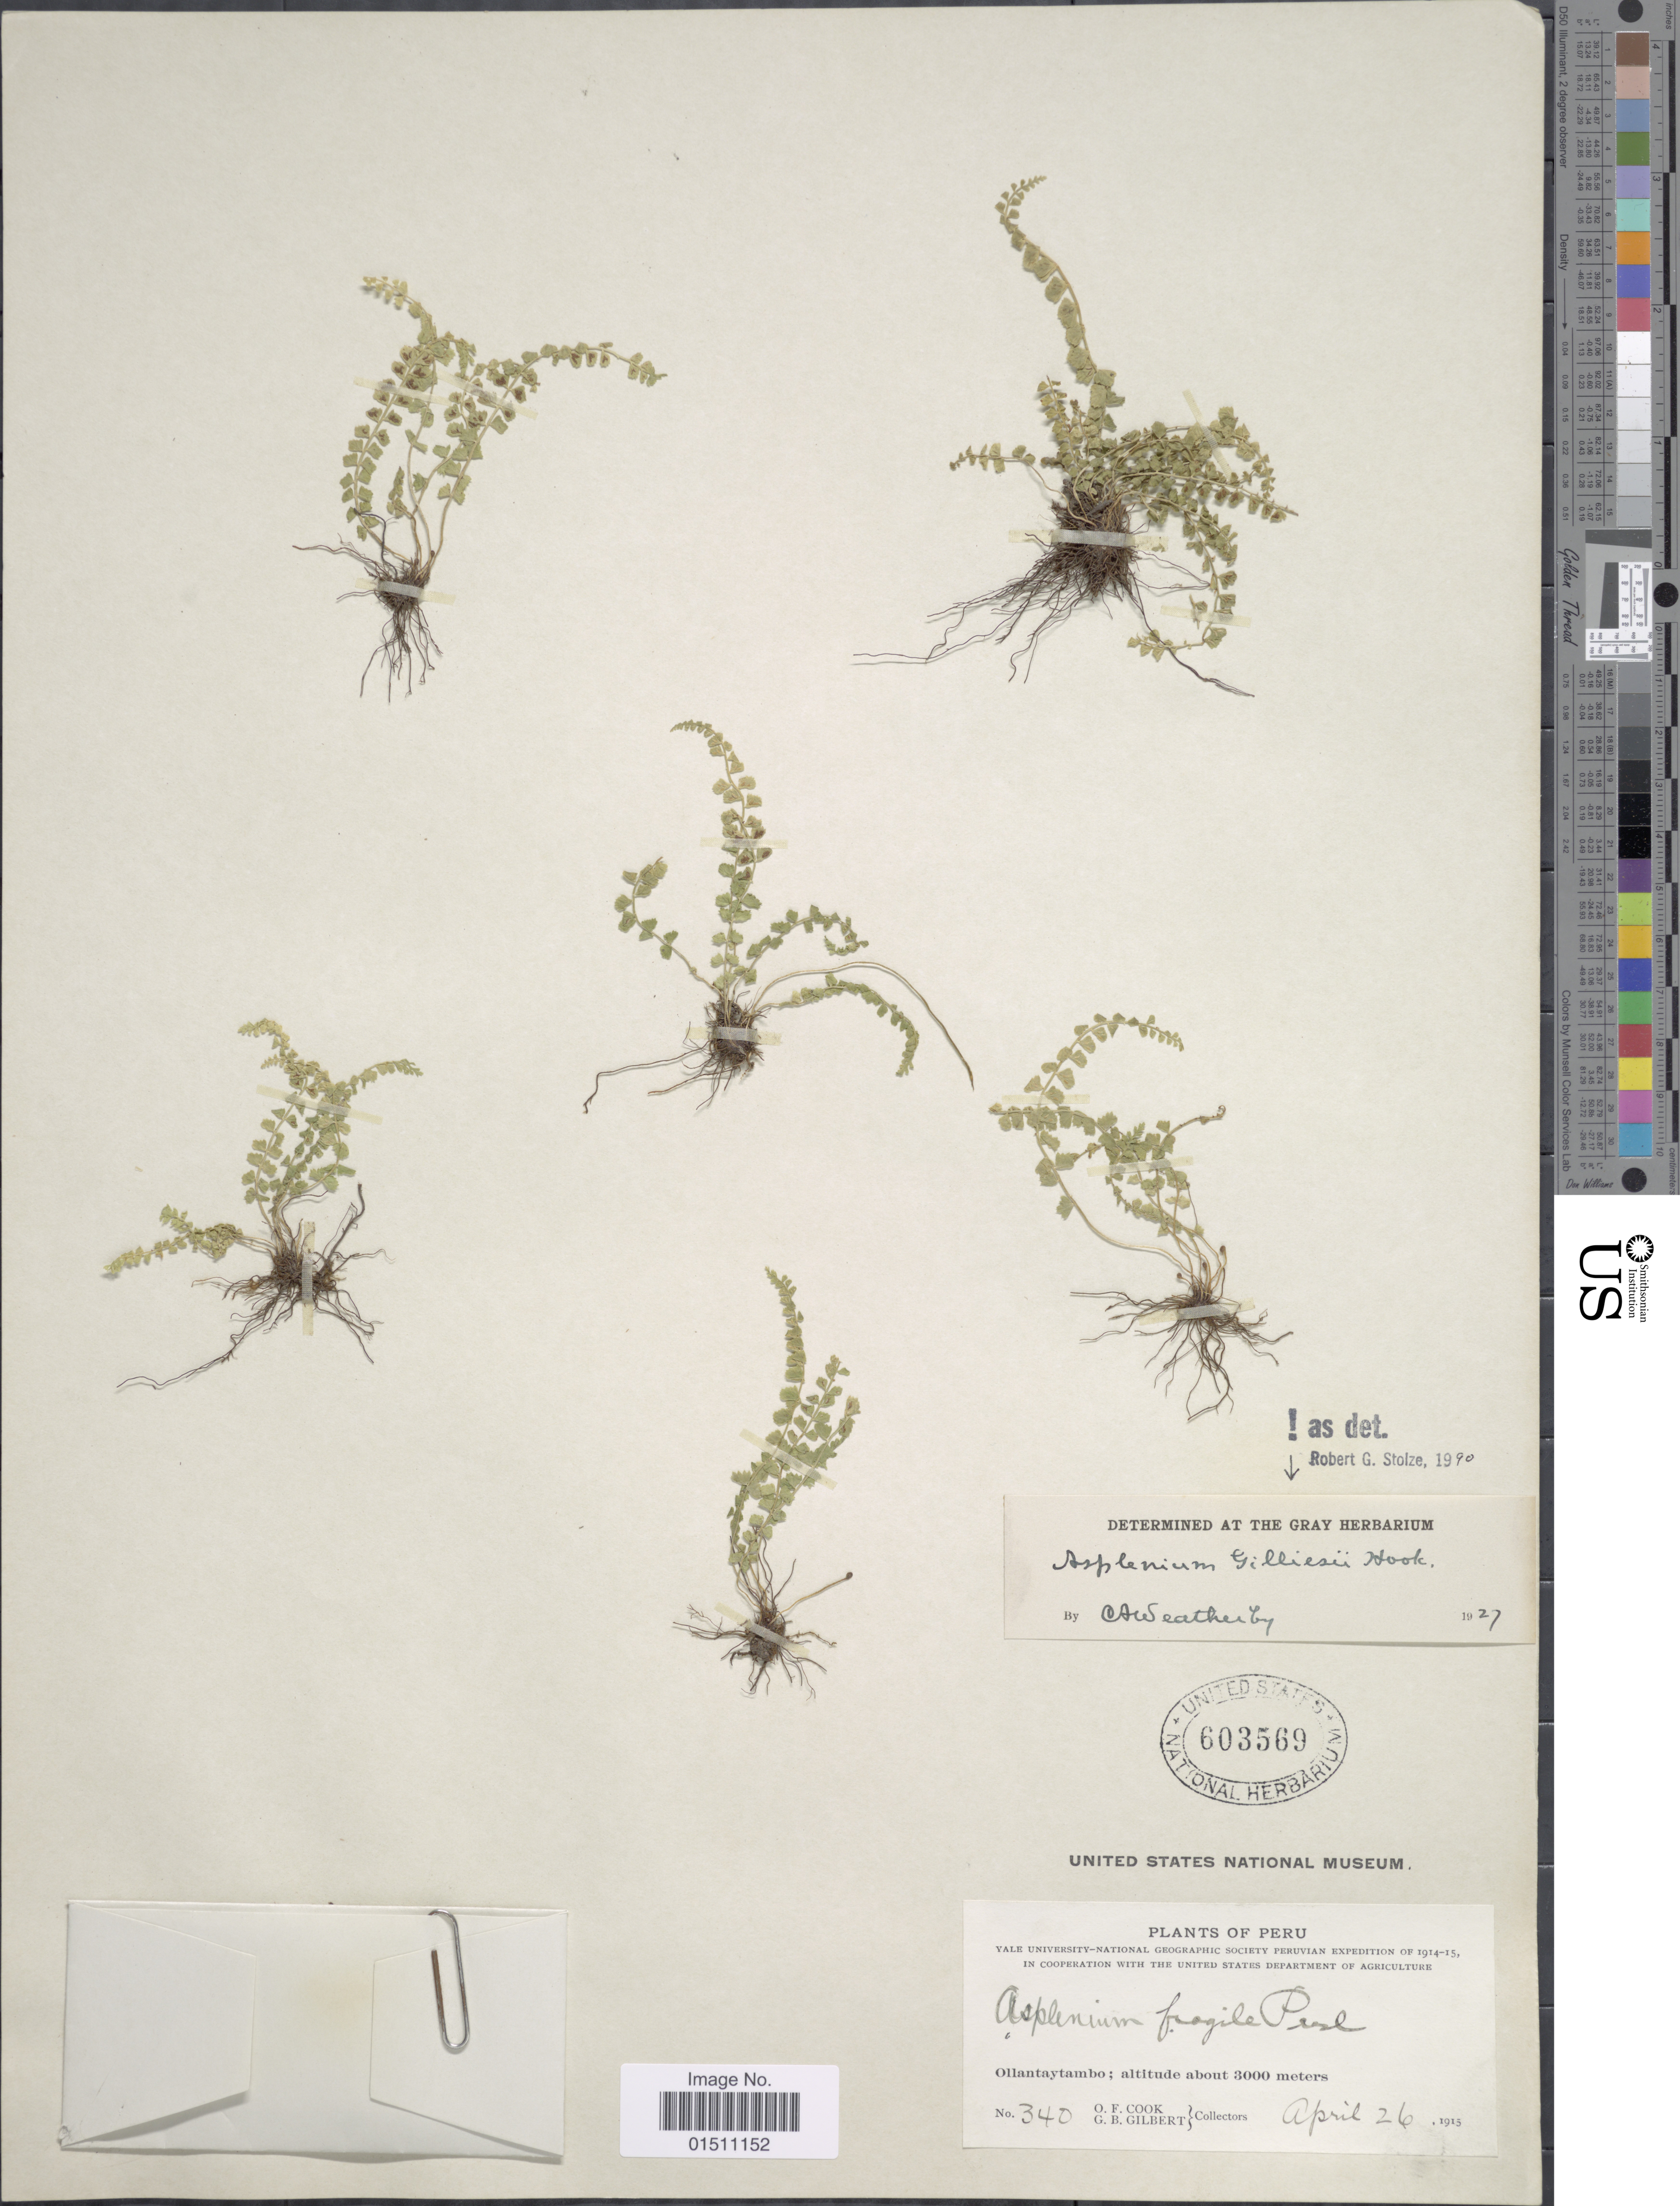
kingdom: Plantae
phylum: Tracheophyta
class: Polypodiopsida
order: Polypodiales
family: Aspleniaceae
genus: Asplenium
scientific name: Asplenium gilliesii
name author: Hook.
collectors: O. F. Cook & G. B. Gilbert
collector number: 340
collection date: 1915-04-26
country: Peru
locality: Peru, Ollantaytambo.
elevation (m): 3000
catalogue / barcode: US 603569